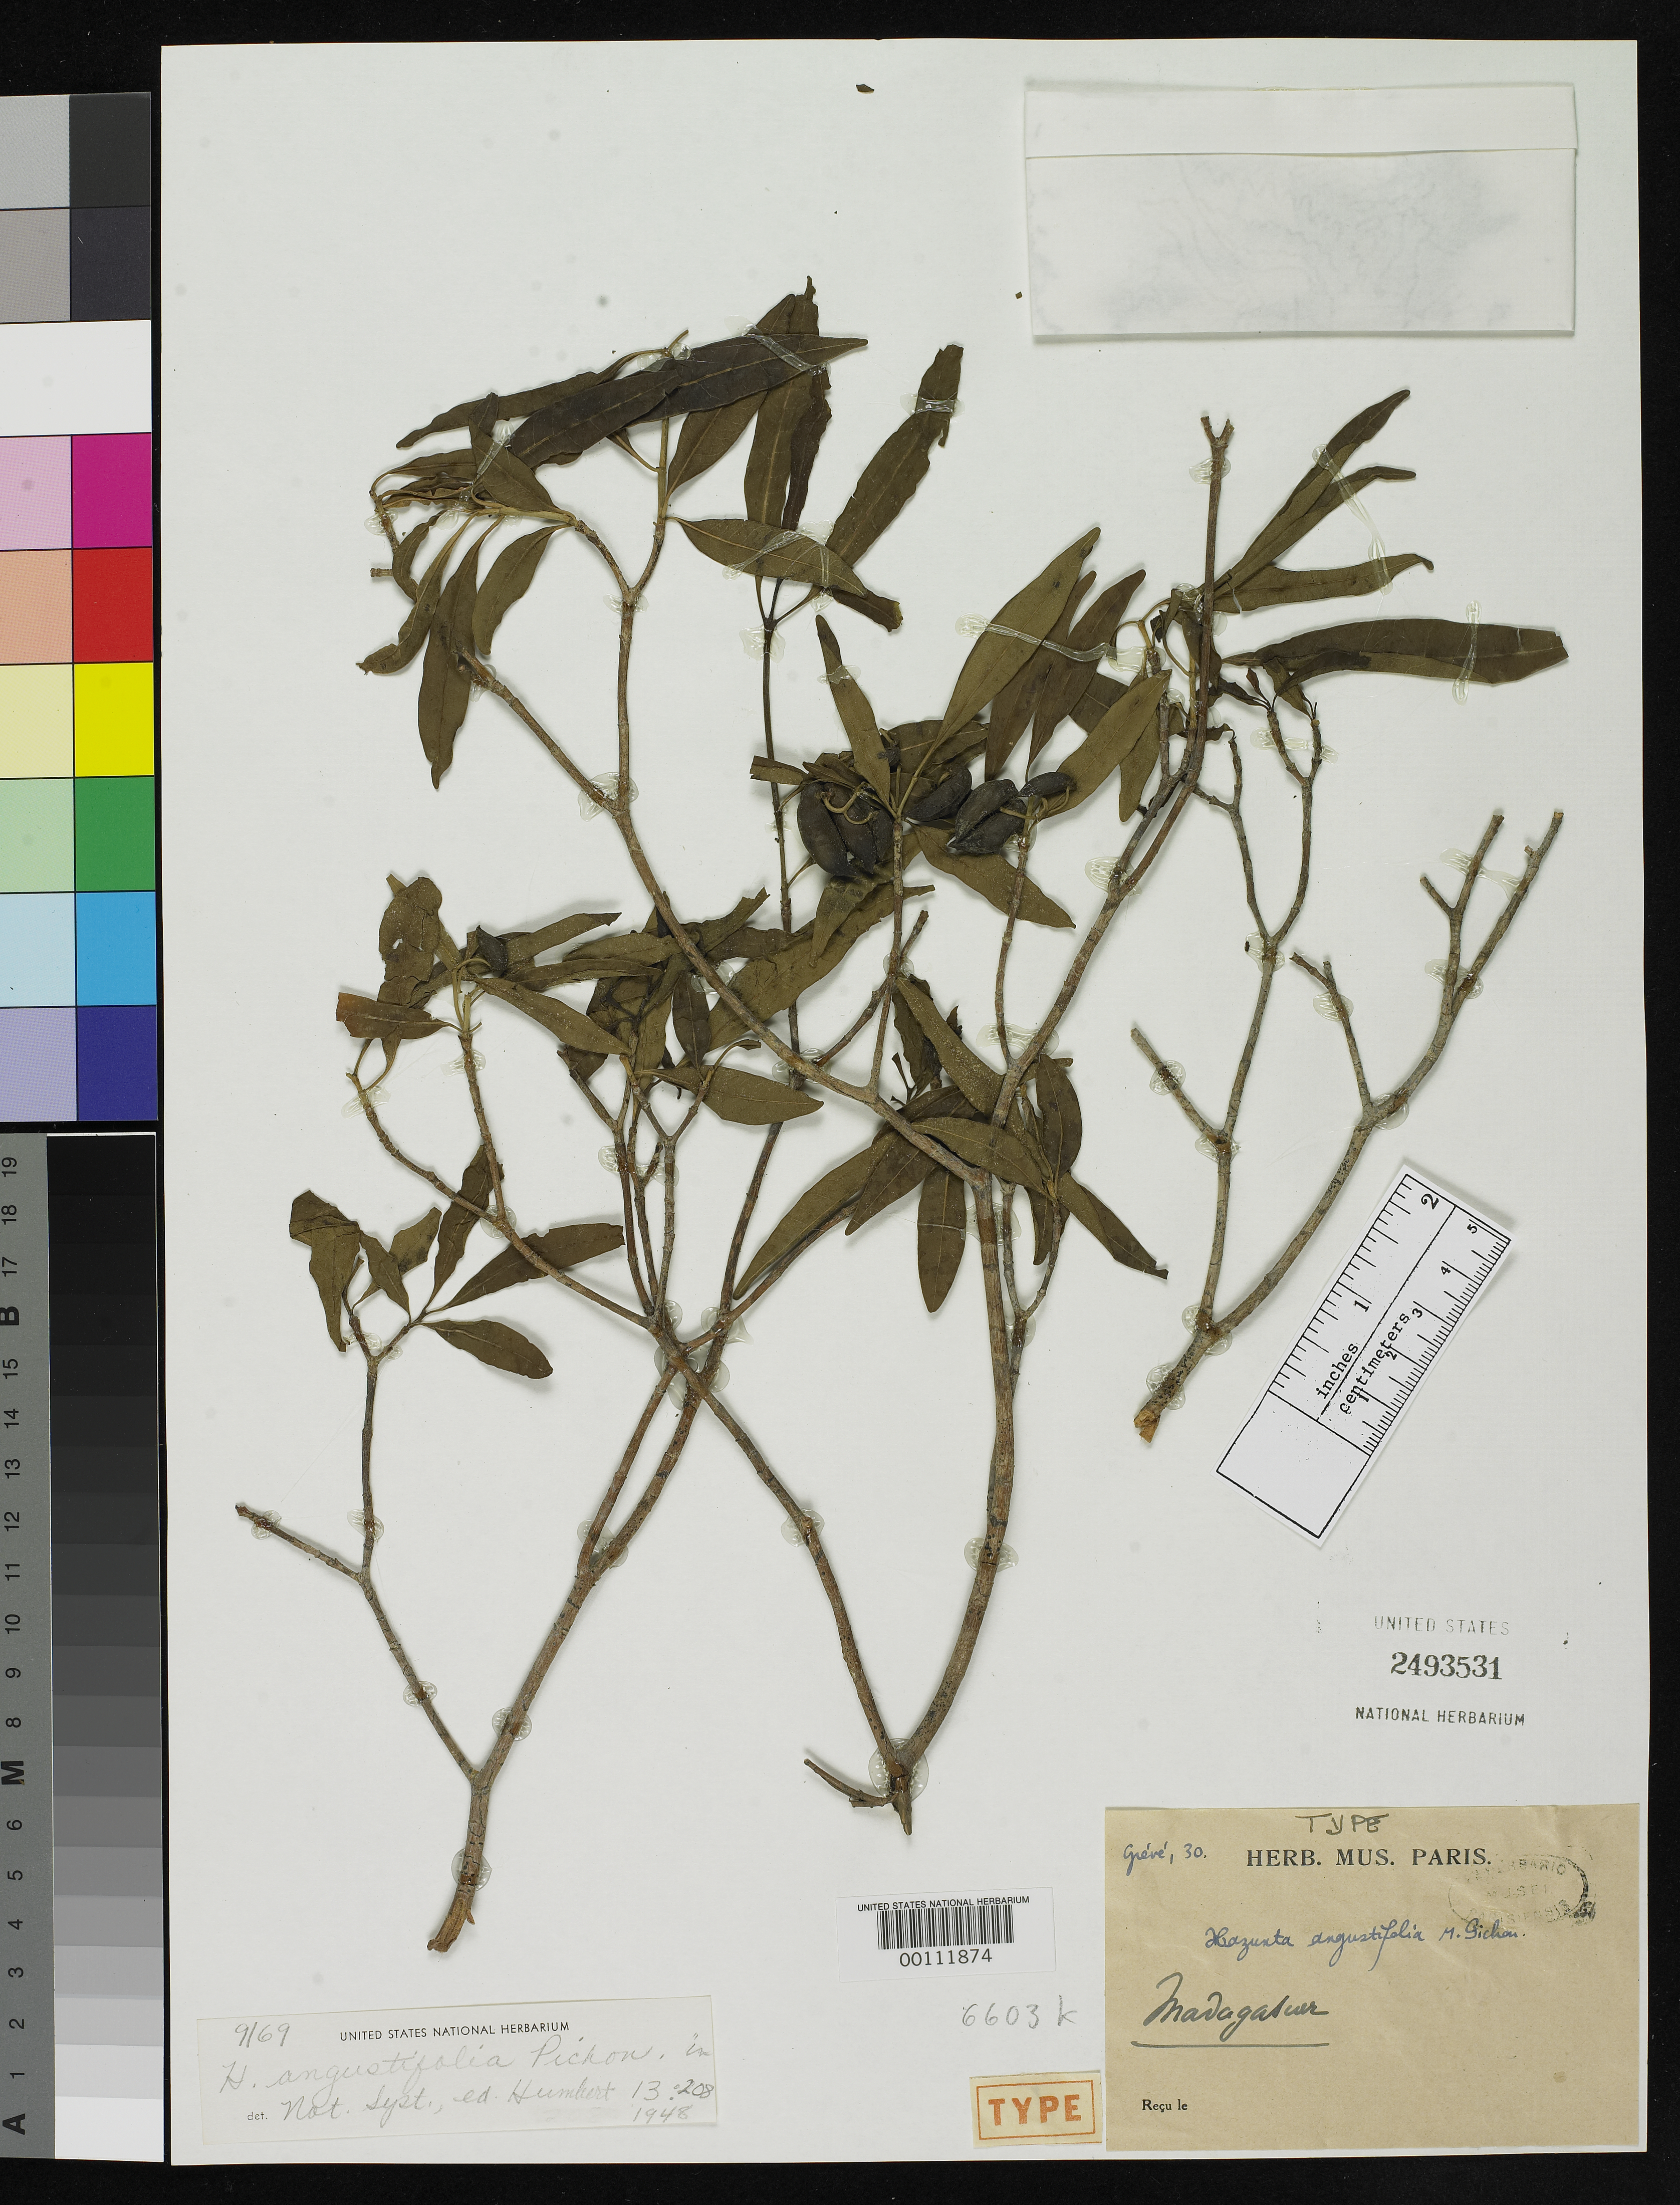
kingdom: Plantae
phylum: Tracheophyta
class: Magnoliopsida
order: Gentianales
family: Apocynaceae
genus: Hazunta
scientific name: Hazunta angustifolia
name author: Pichon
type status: Isotype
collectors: M. Greve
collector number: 30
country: Madagascar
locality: Belo-sur-tsiribihine, Morondava.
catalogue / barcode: US 2493531